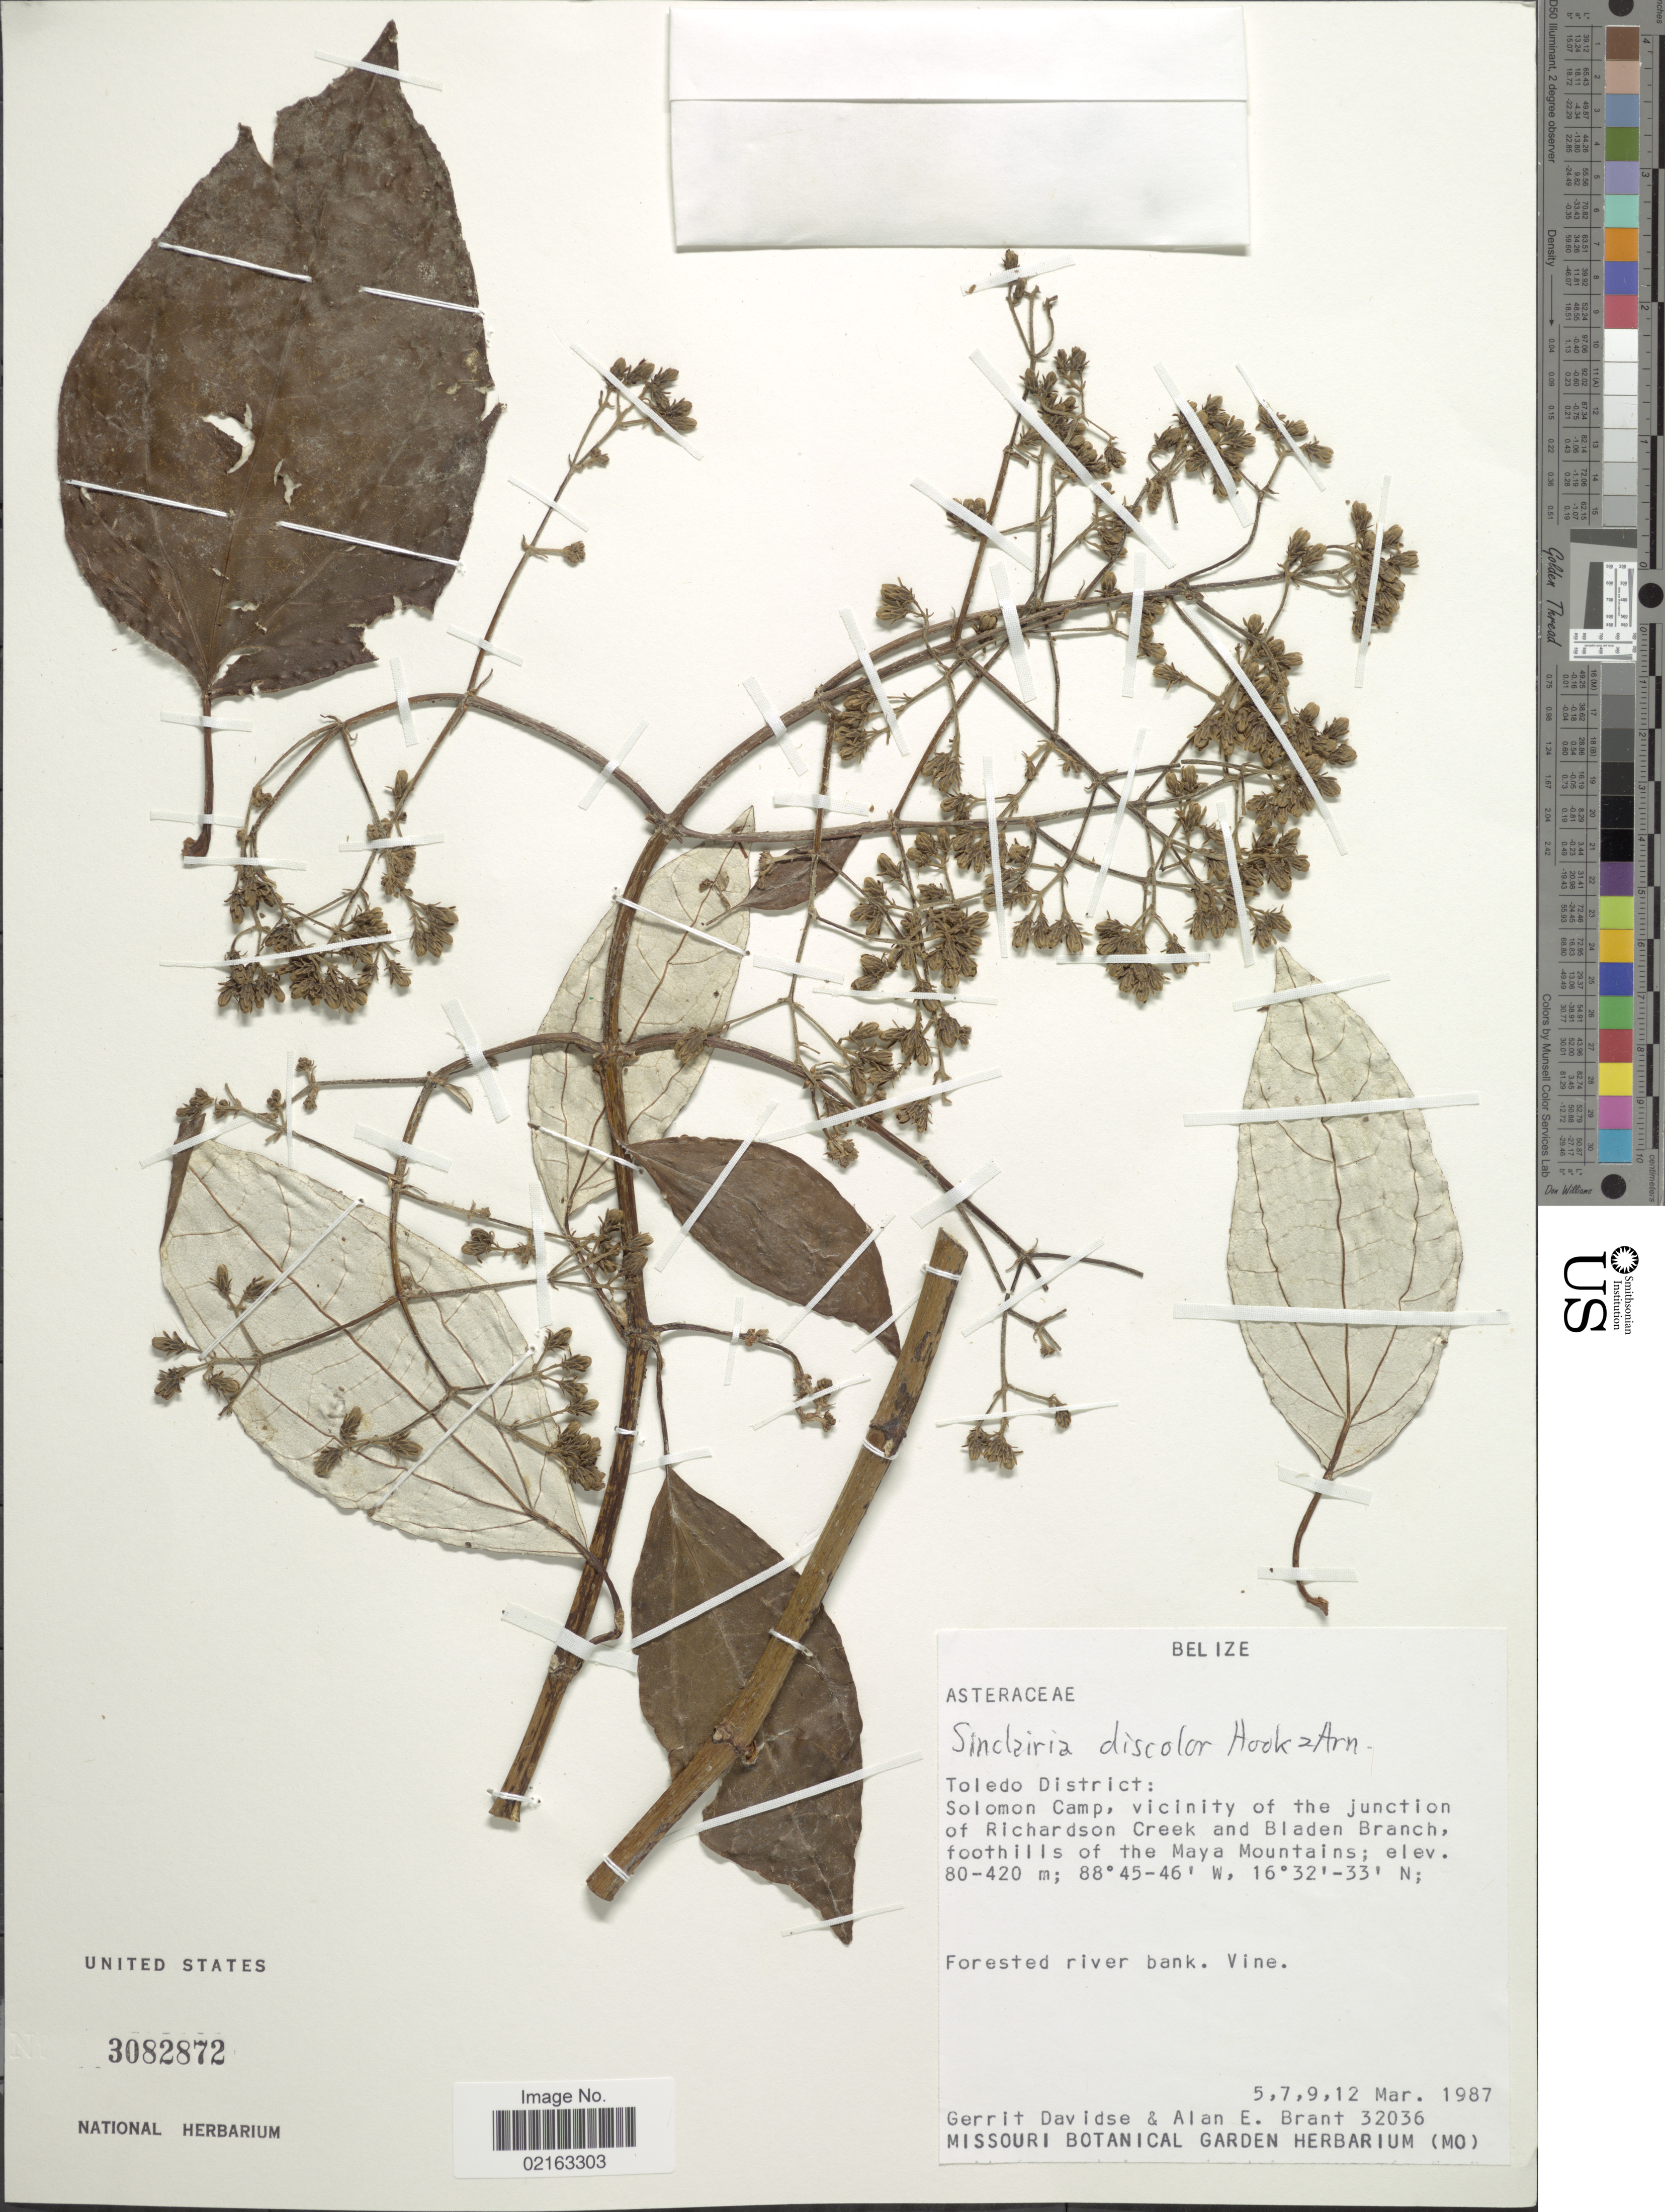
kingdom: Plantae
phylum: Tracheophyta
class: Magnoliopsida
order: Asterales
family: Asteraceae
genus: Sinclairia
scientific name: Sinclairia discolor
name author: Hook. & Arn.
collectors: G. Davidse & A. Brant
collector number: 32036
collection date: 1987-03-05/1987-03-12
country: Belize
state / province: Toledo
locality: Toledo District: Solomon Camp, vicinity of the junction of Richardson Creek and Bladen Branch, foothills of the Maya Mountains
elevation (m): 80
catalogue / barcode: US 3082872